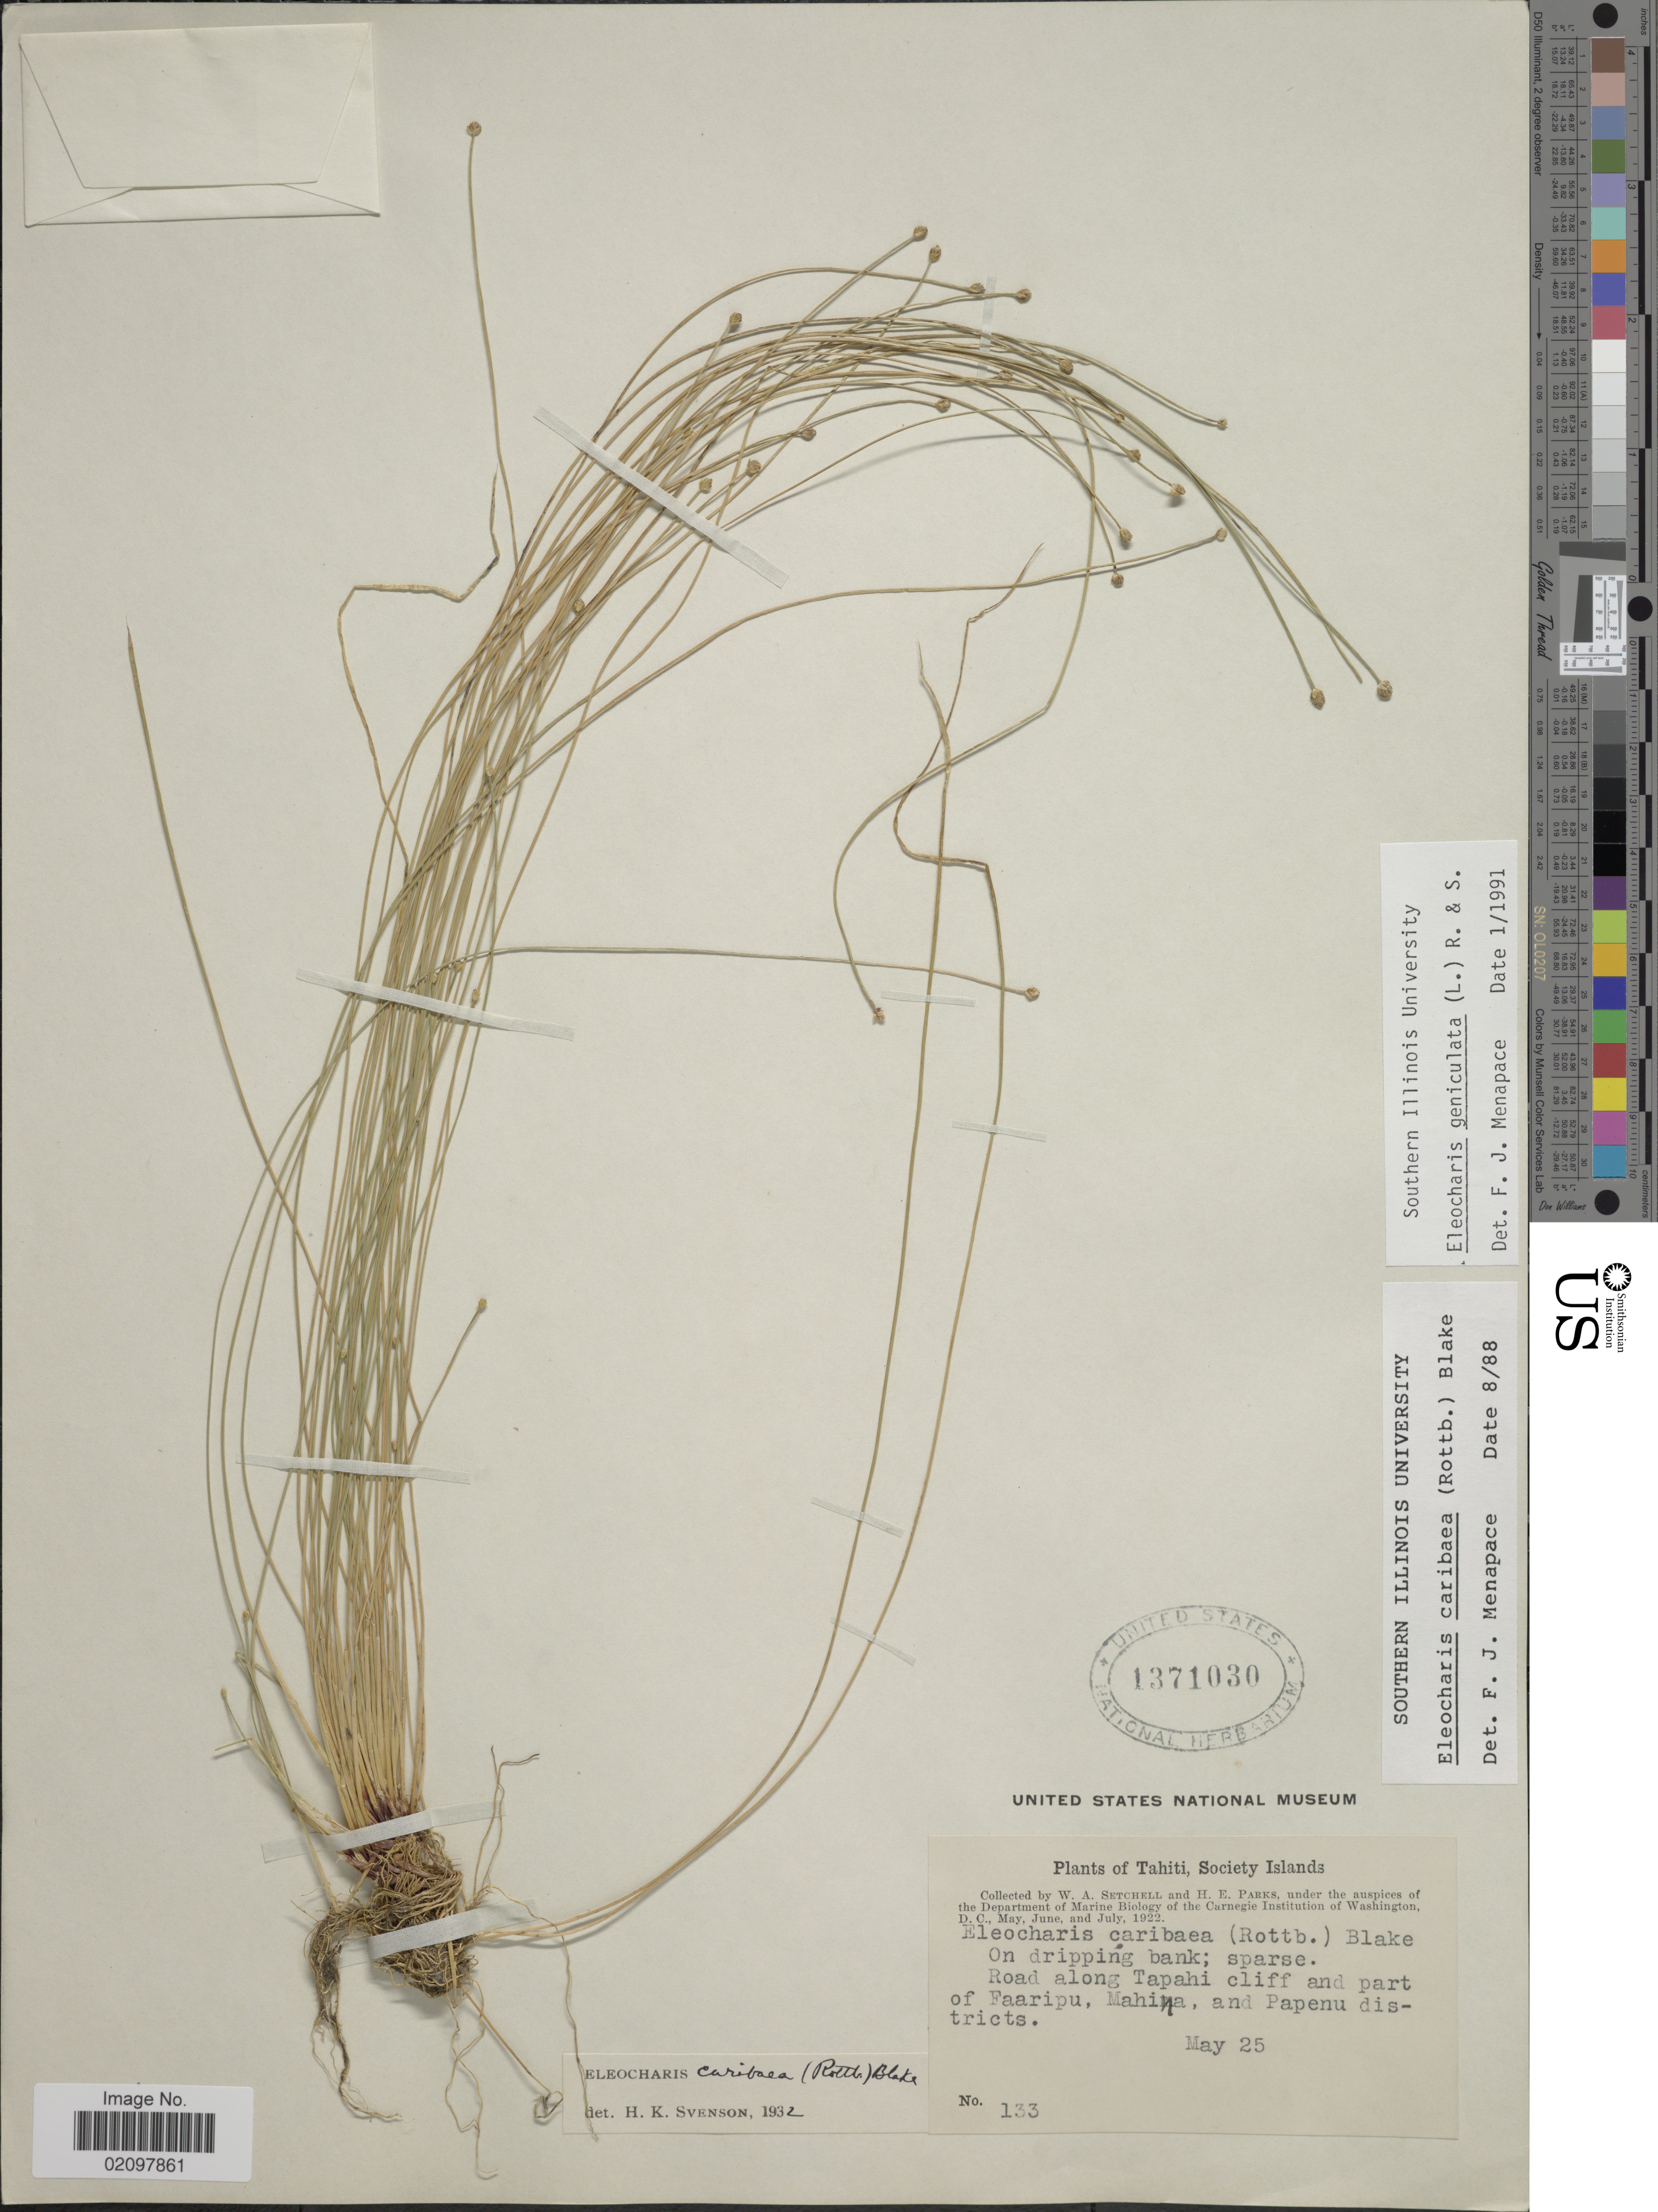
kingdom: Plantae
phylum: Tracheophyta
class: Liliopsida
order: Poales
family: Cyperaceae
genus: Eleocharis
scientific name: Eleocharis geniculata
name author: (L.) Roem. & Schult.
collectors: W. Setchell & H. E. Parks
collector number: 133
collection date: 1922-05-25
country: French Polynesia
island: Tahiti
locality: Tahiti, Society Islands. Road along Tapahi cliff and part of Faaripu, Mahina, and Papenu districts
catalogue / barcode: US 1371030